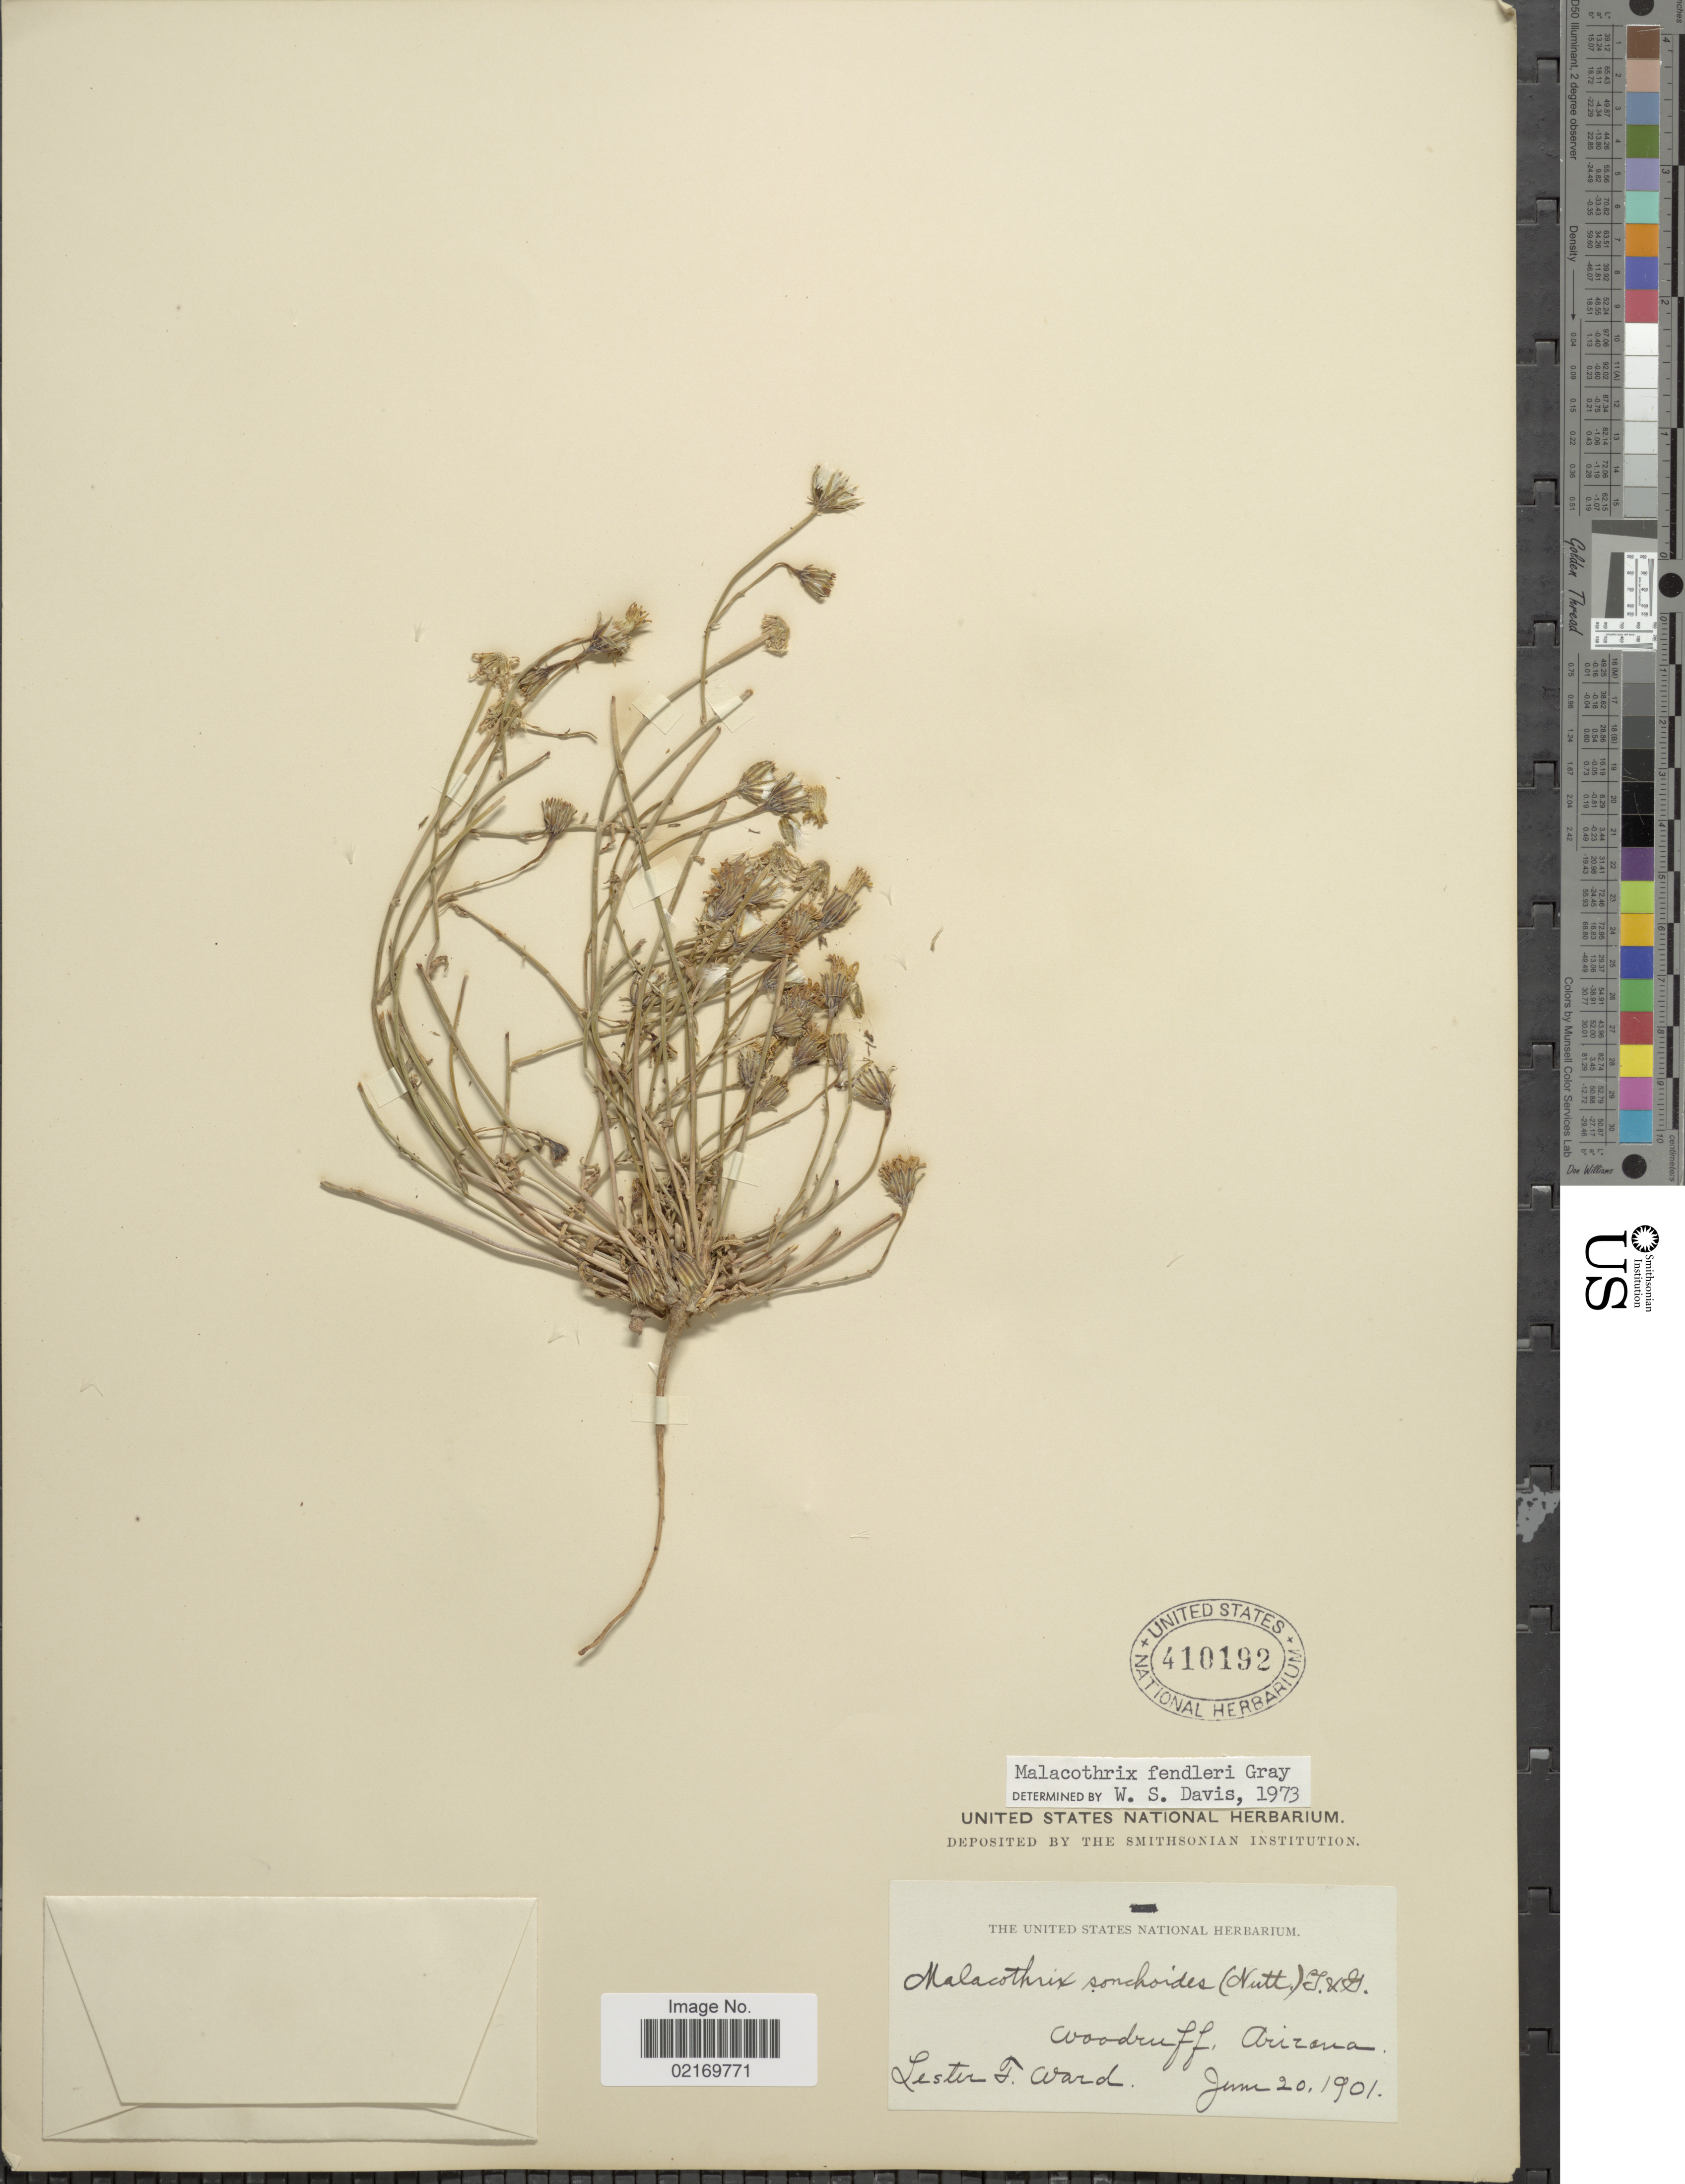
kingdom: Plantae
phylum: Tracheophyta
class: Magnoliopsida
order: Asterales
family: Asteraceae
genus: Malacothrix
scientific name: Malacothrix fendleri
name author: A. Gray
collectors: L. F. Ward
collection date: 1901-06-20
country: United States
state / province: Arizona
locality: Woodruff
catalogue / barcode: US 410192